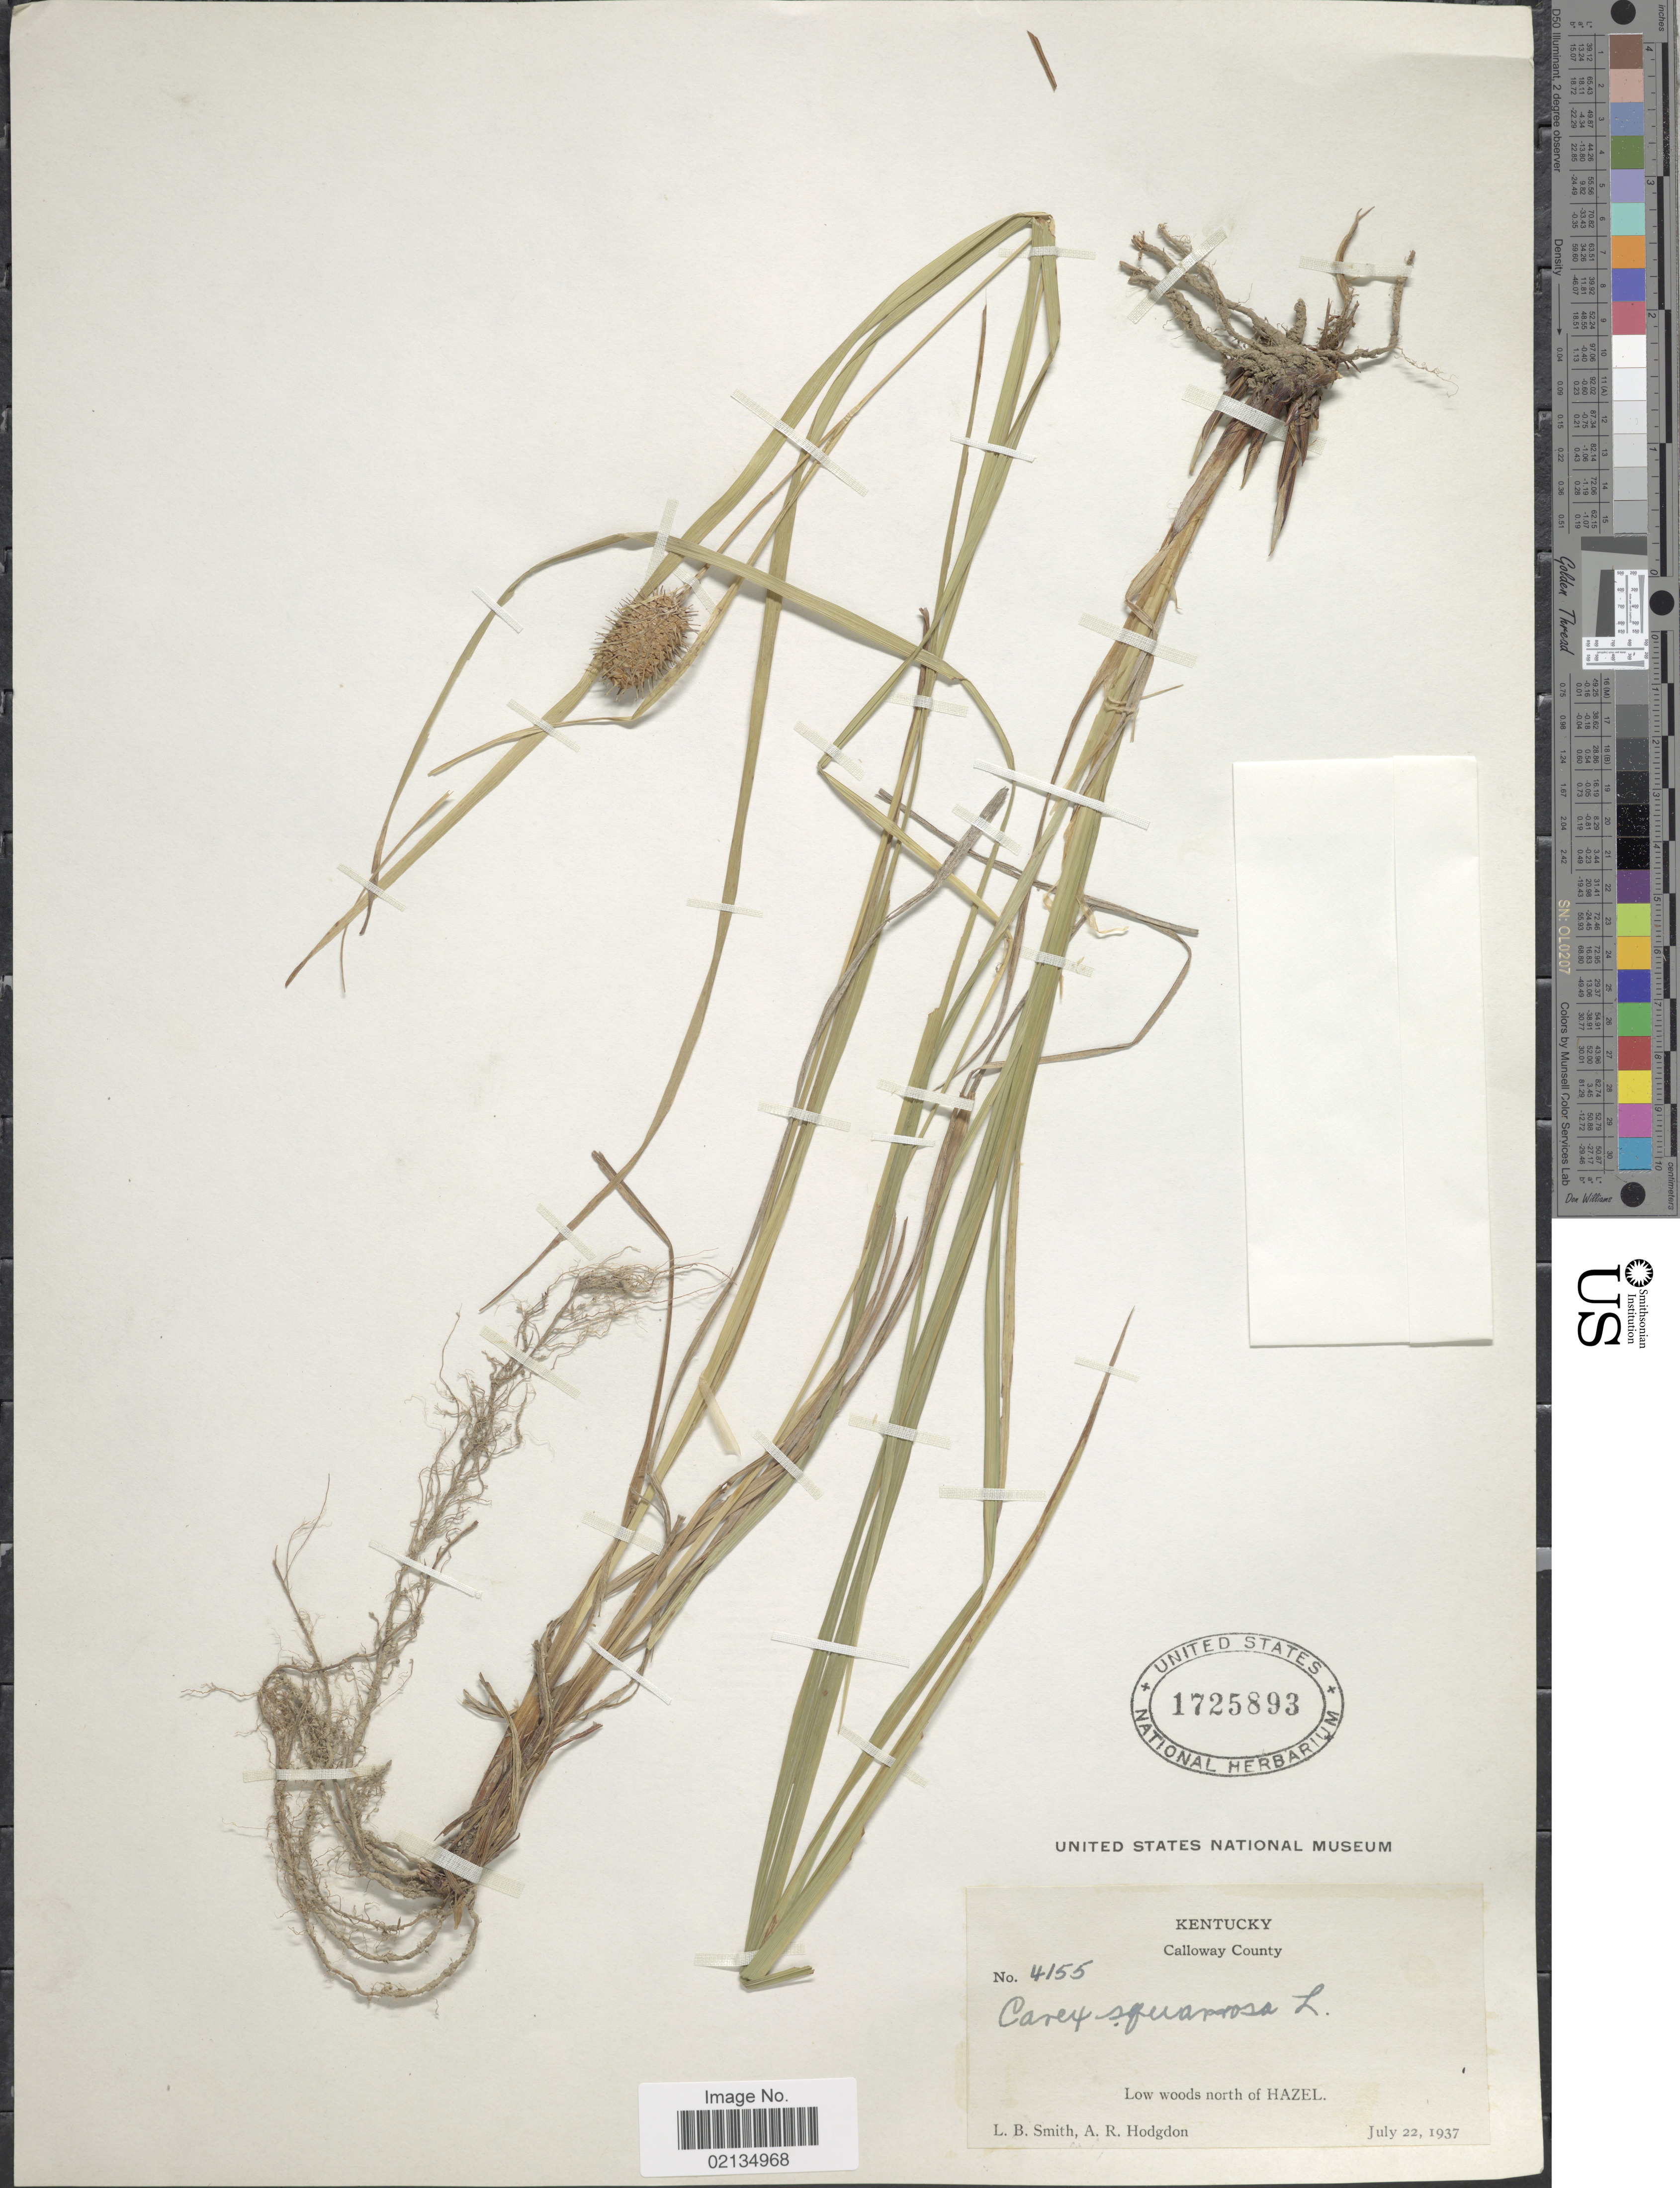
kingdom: Plantae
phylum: Tracheophyta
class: Liliopsida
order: Poales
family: Cyperaceae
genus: Carex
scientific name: Carex squarrosa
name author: L.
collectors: L. Smith & A. R. Hodgdon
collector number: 4155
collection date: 1937-07-22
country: United States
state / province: Kentucky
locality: Kentucky, Calloway County. Low woods north of Hazel.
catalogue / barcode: US 1725893